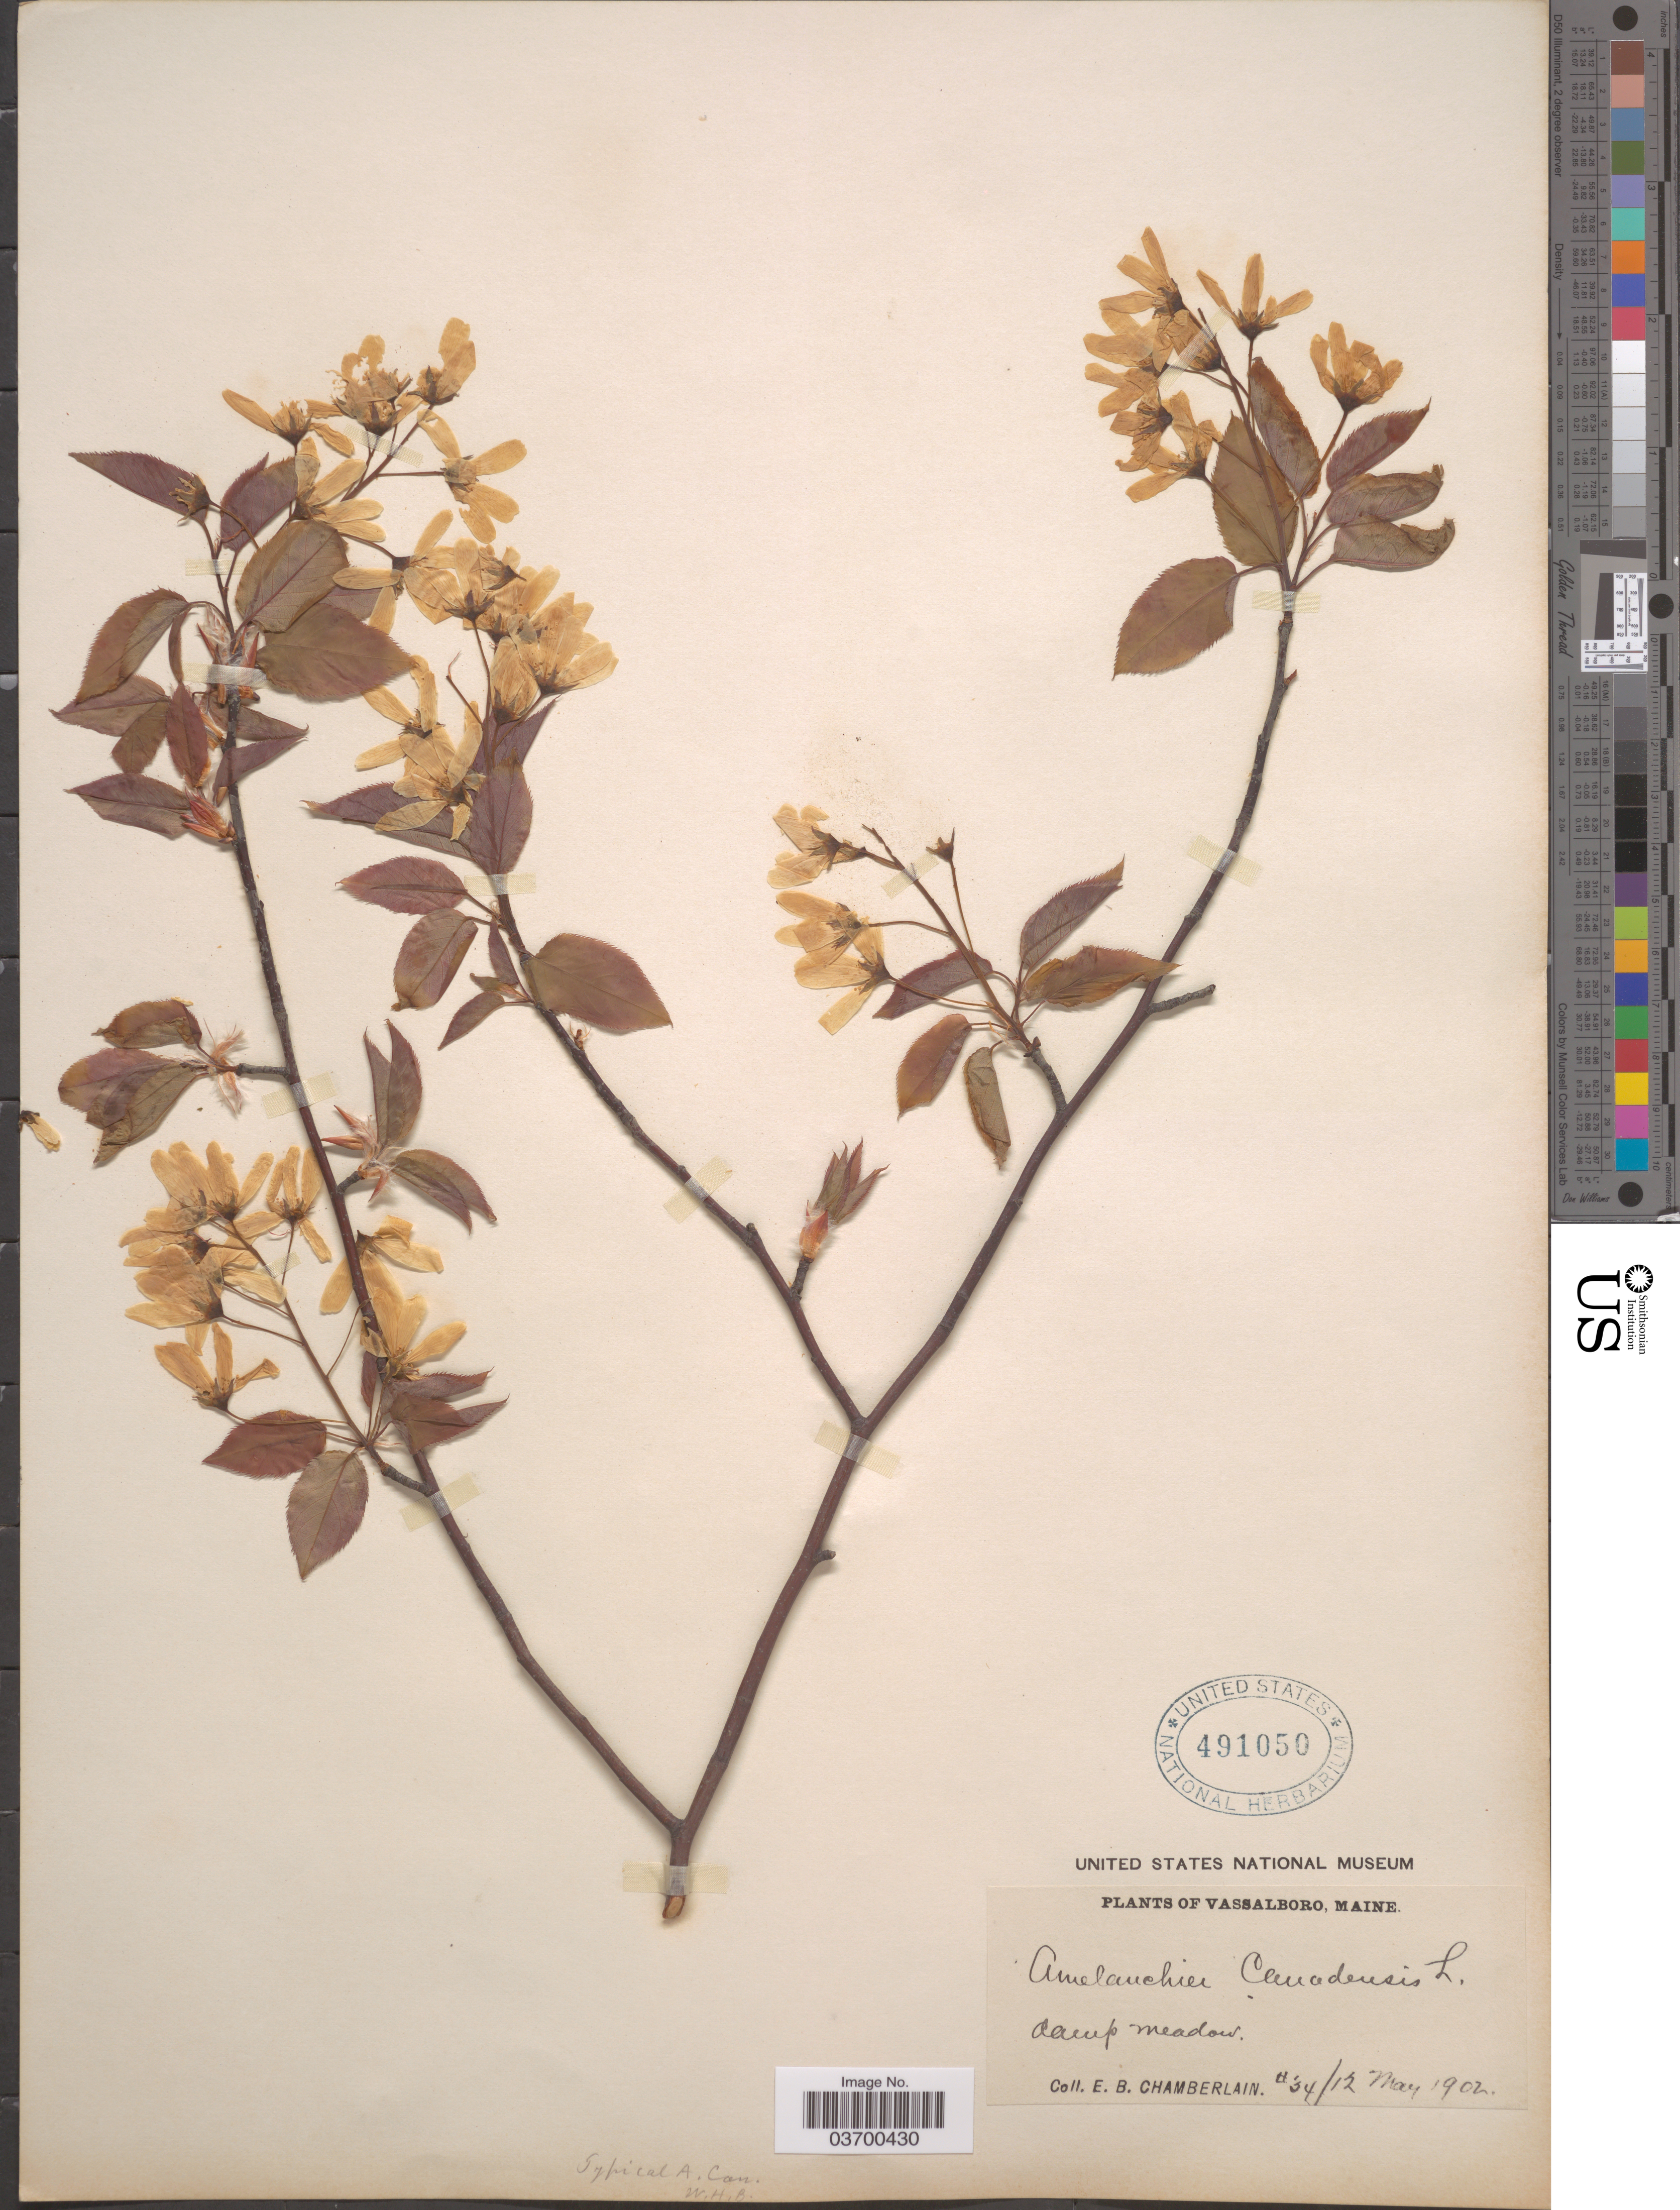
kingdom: Plantae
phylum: Tracheophyta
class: Magnoliopsida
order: Rosales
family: Rosaceae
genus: Amelanchier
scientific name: Amelanchier canadensis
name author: (L.) Medic.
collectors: E. Chamberlain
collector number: H34*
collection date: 1902-05-12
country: United States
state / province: Maine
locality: Vassalboro.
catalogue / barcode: US 491050